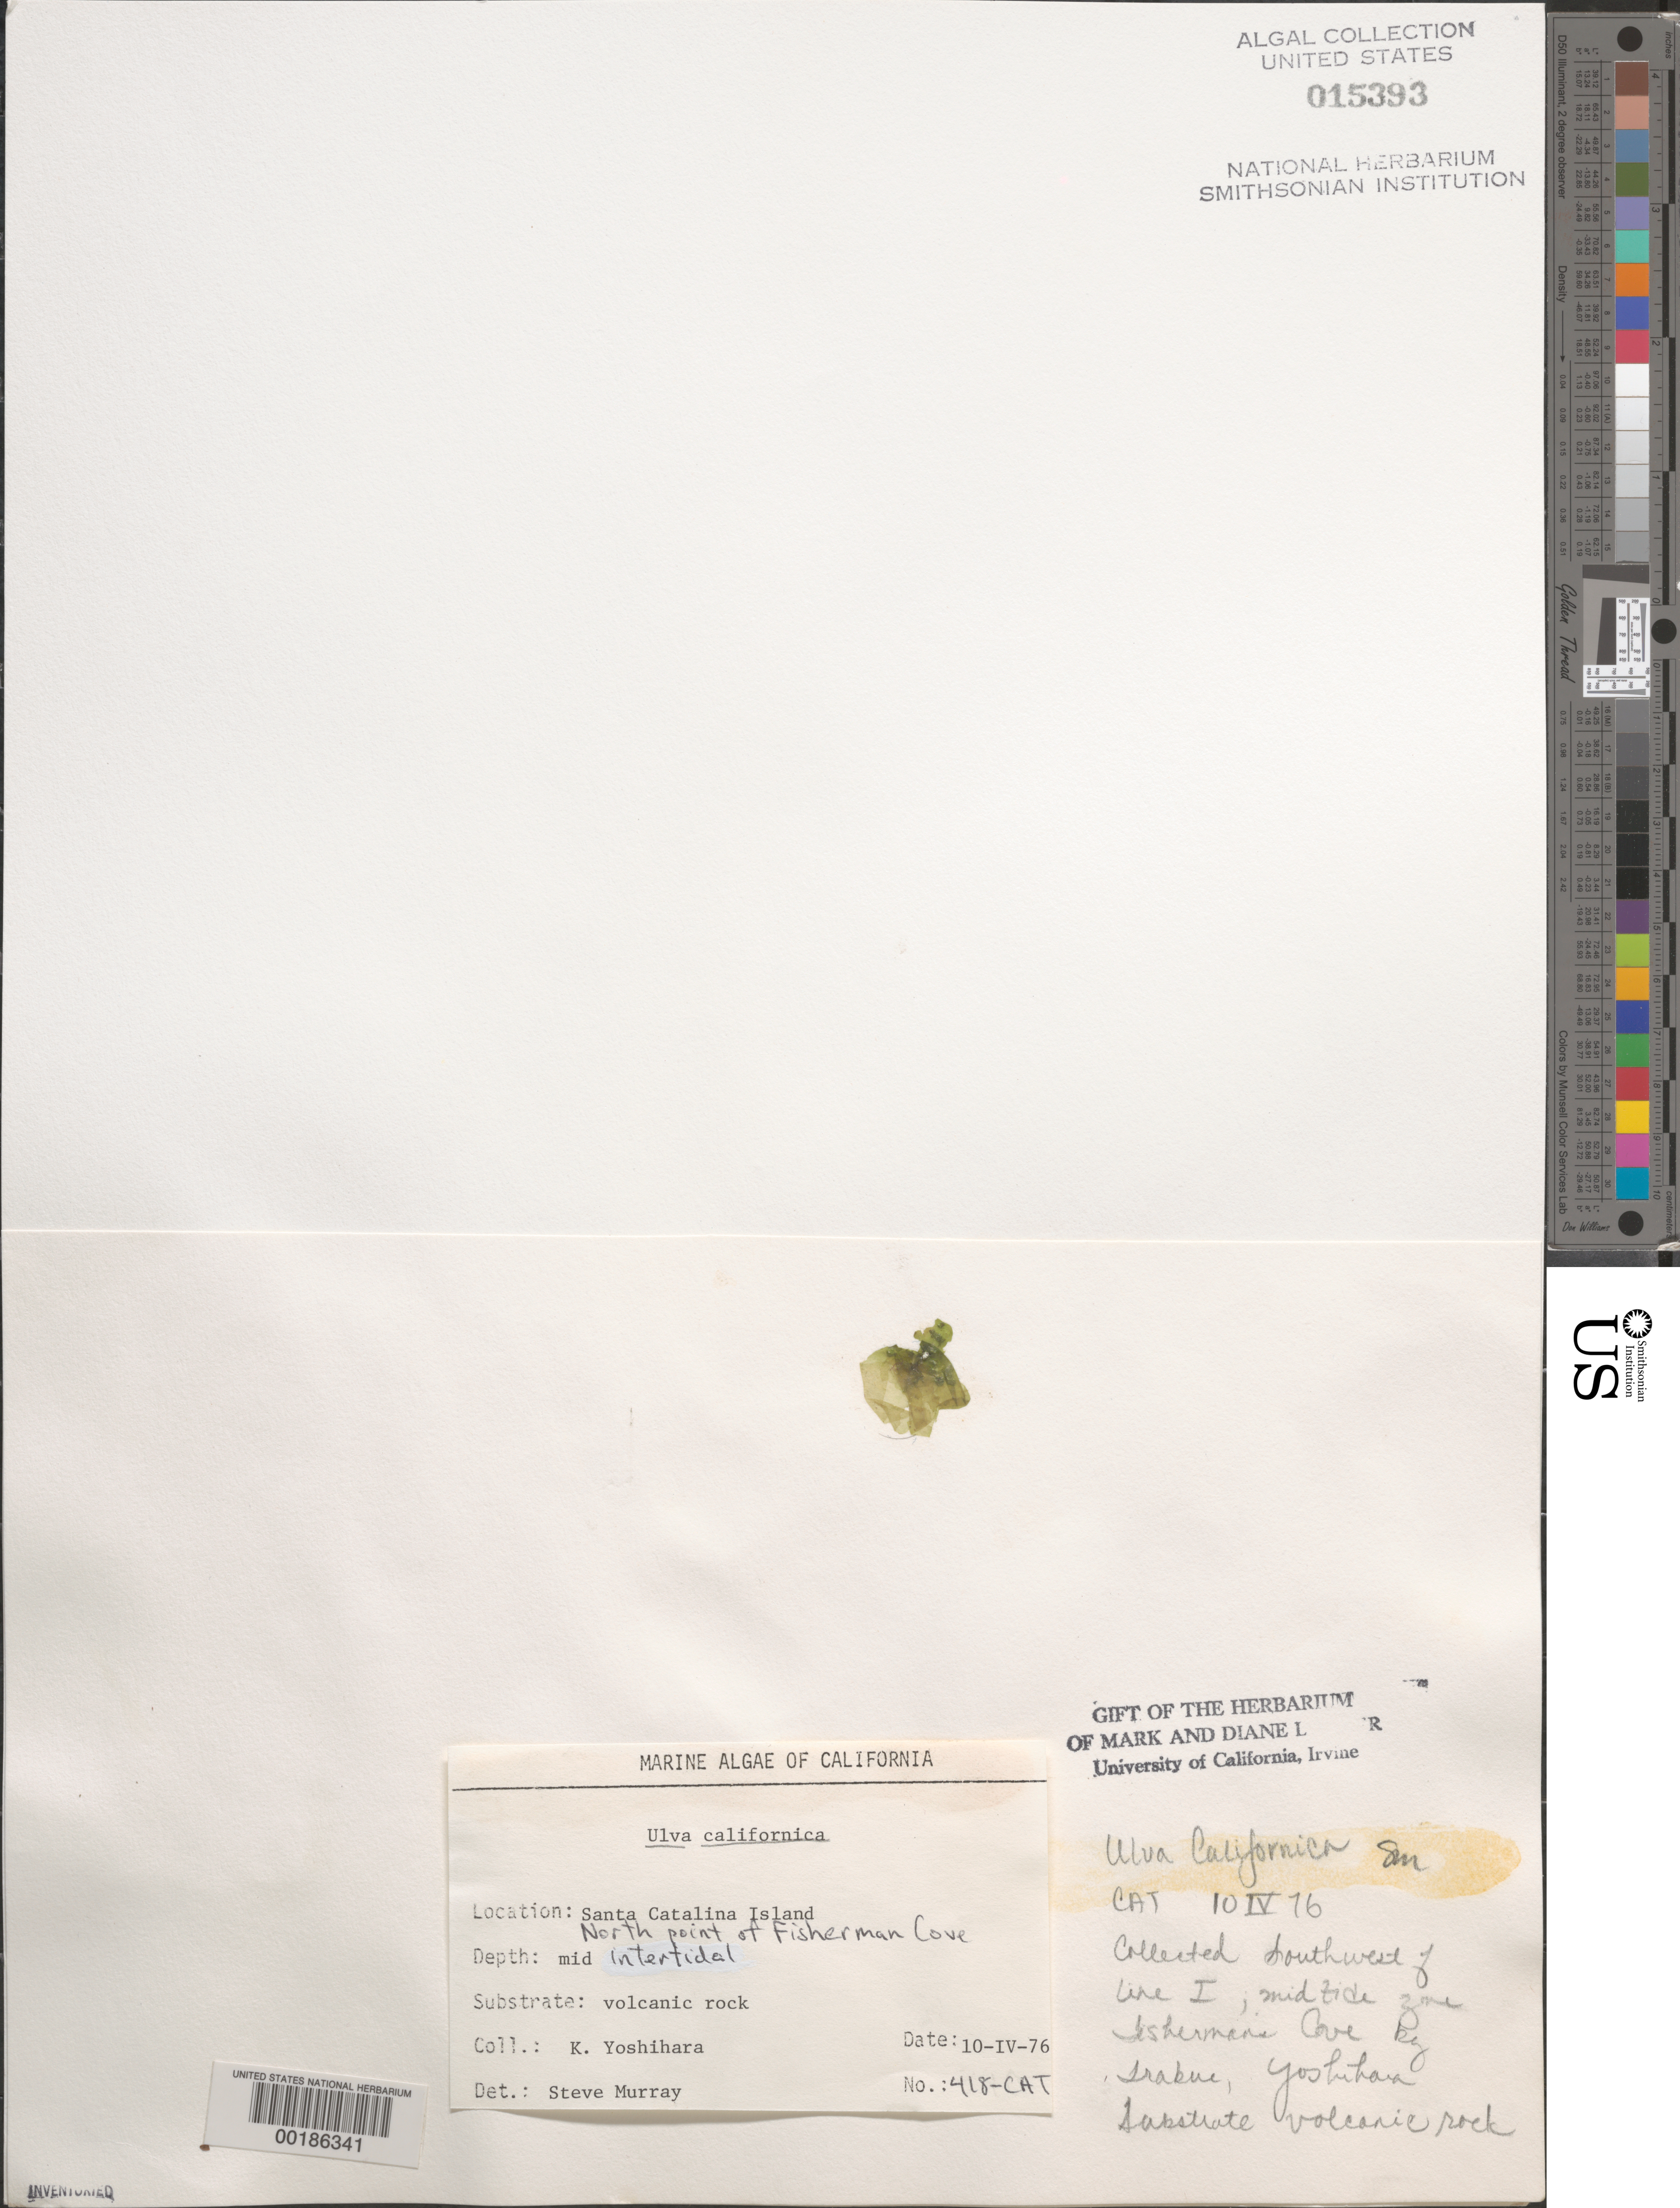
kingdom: Plantae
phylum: Chlorophyta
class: Ulvophyceae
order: Ulvales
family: Ulvaceae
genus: Ulva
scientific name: Ulva californica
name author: N.Wille in Collins et al.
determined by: Murray, S. N.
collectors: K. Yoshihara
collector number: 418-cat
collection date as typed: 10 Apr 1976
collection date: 1976-04-10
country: United States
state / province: California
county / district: Los Angeles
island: Santa Catalina Island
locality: Fishermen Cove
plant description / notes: BLM-SOCALBIGHT Rocky Intertidal Survey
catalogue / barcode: US 15393